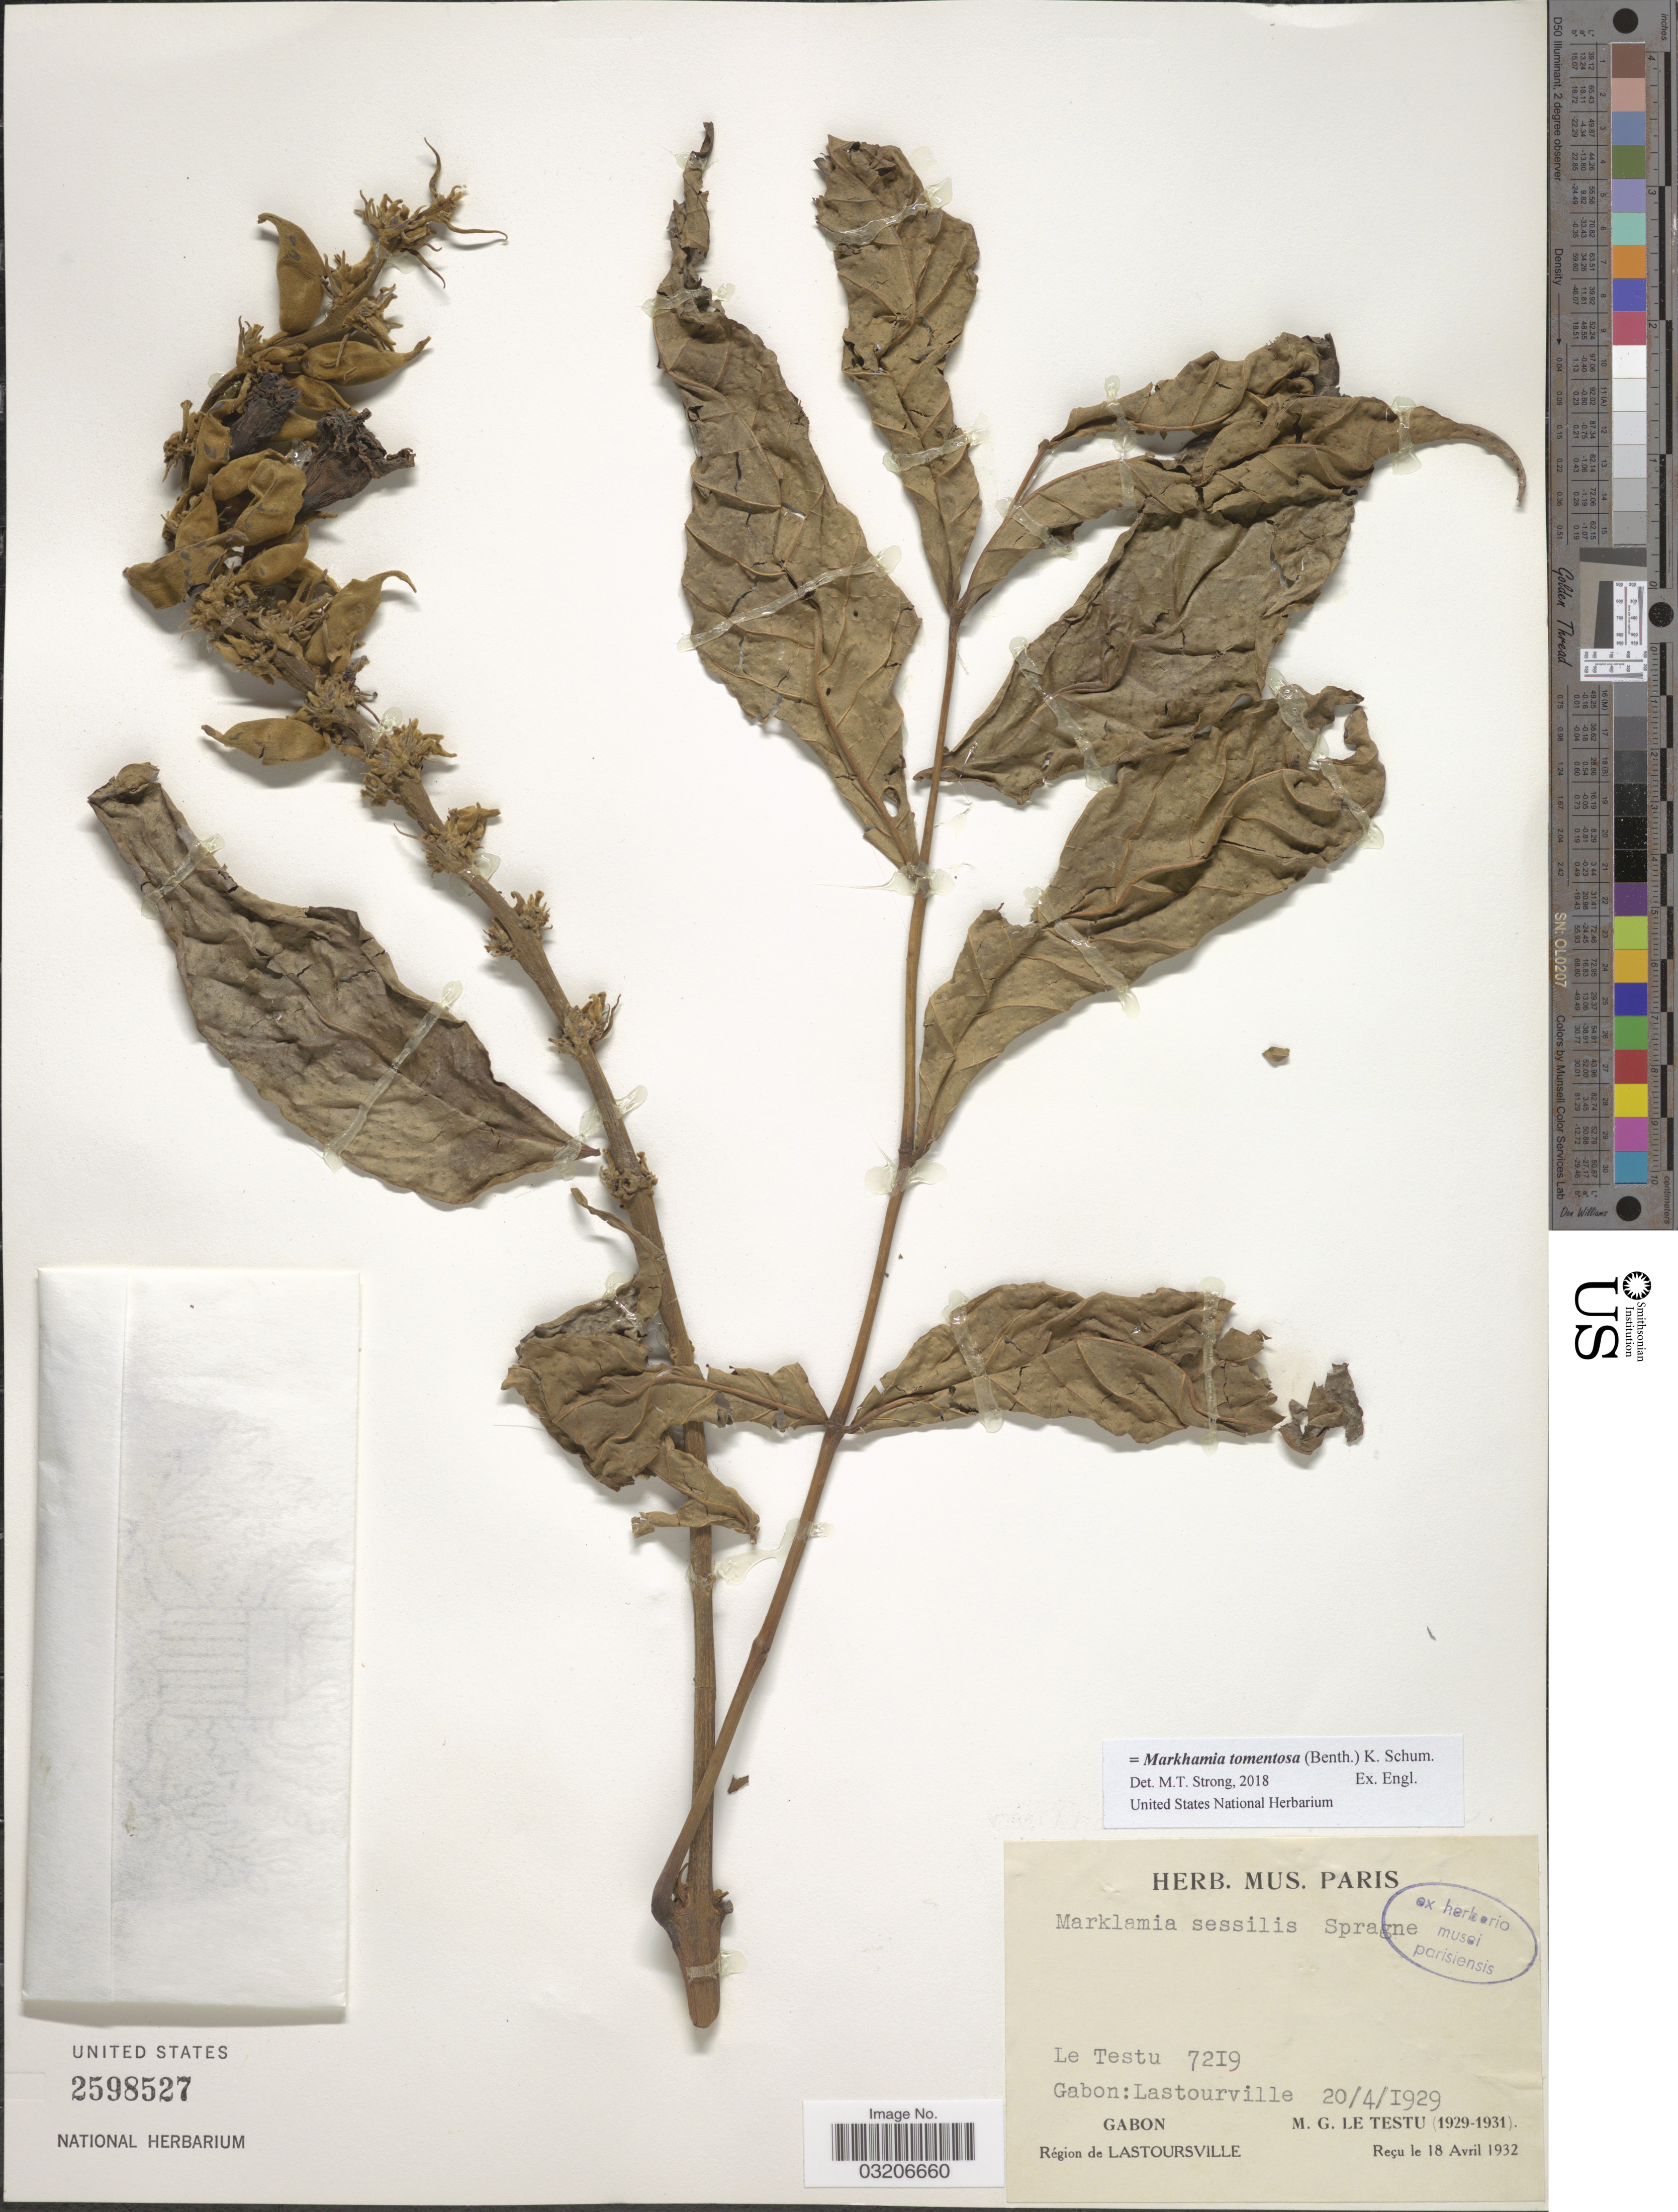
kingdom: Plantae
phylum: Tracheophyta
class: Magnoliopsida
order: Lamiales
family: Bignoniaceae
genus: Markhamia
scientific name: Markhamia tomentosa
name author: (Benth.) K. Schum. ex Engl.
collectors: G. Le Testu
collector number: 7219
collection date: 1929-04-20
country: Gabon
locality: Lastourville. Région de Lastoursville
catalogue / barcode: US 2598527